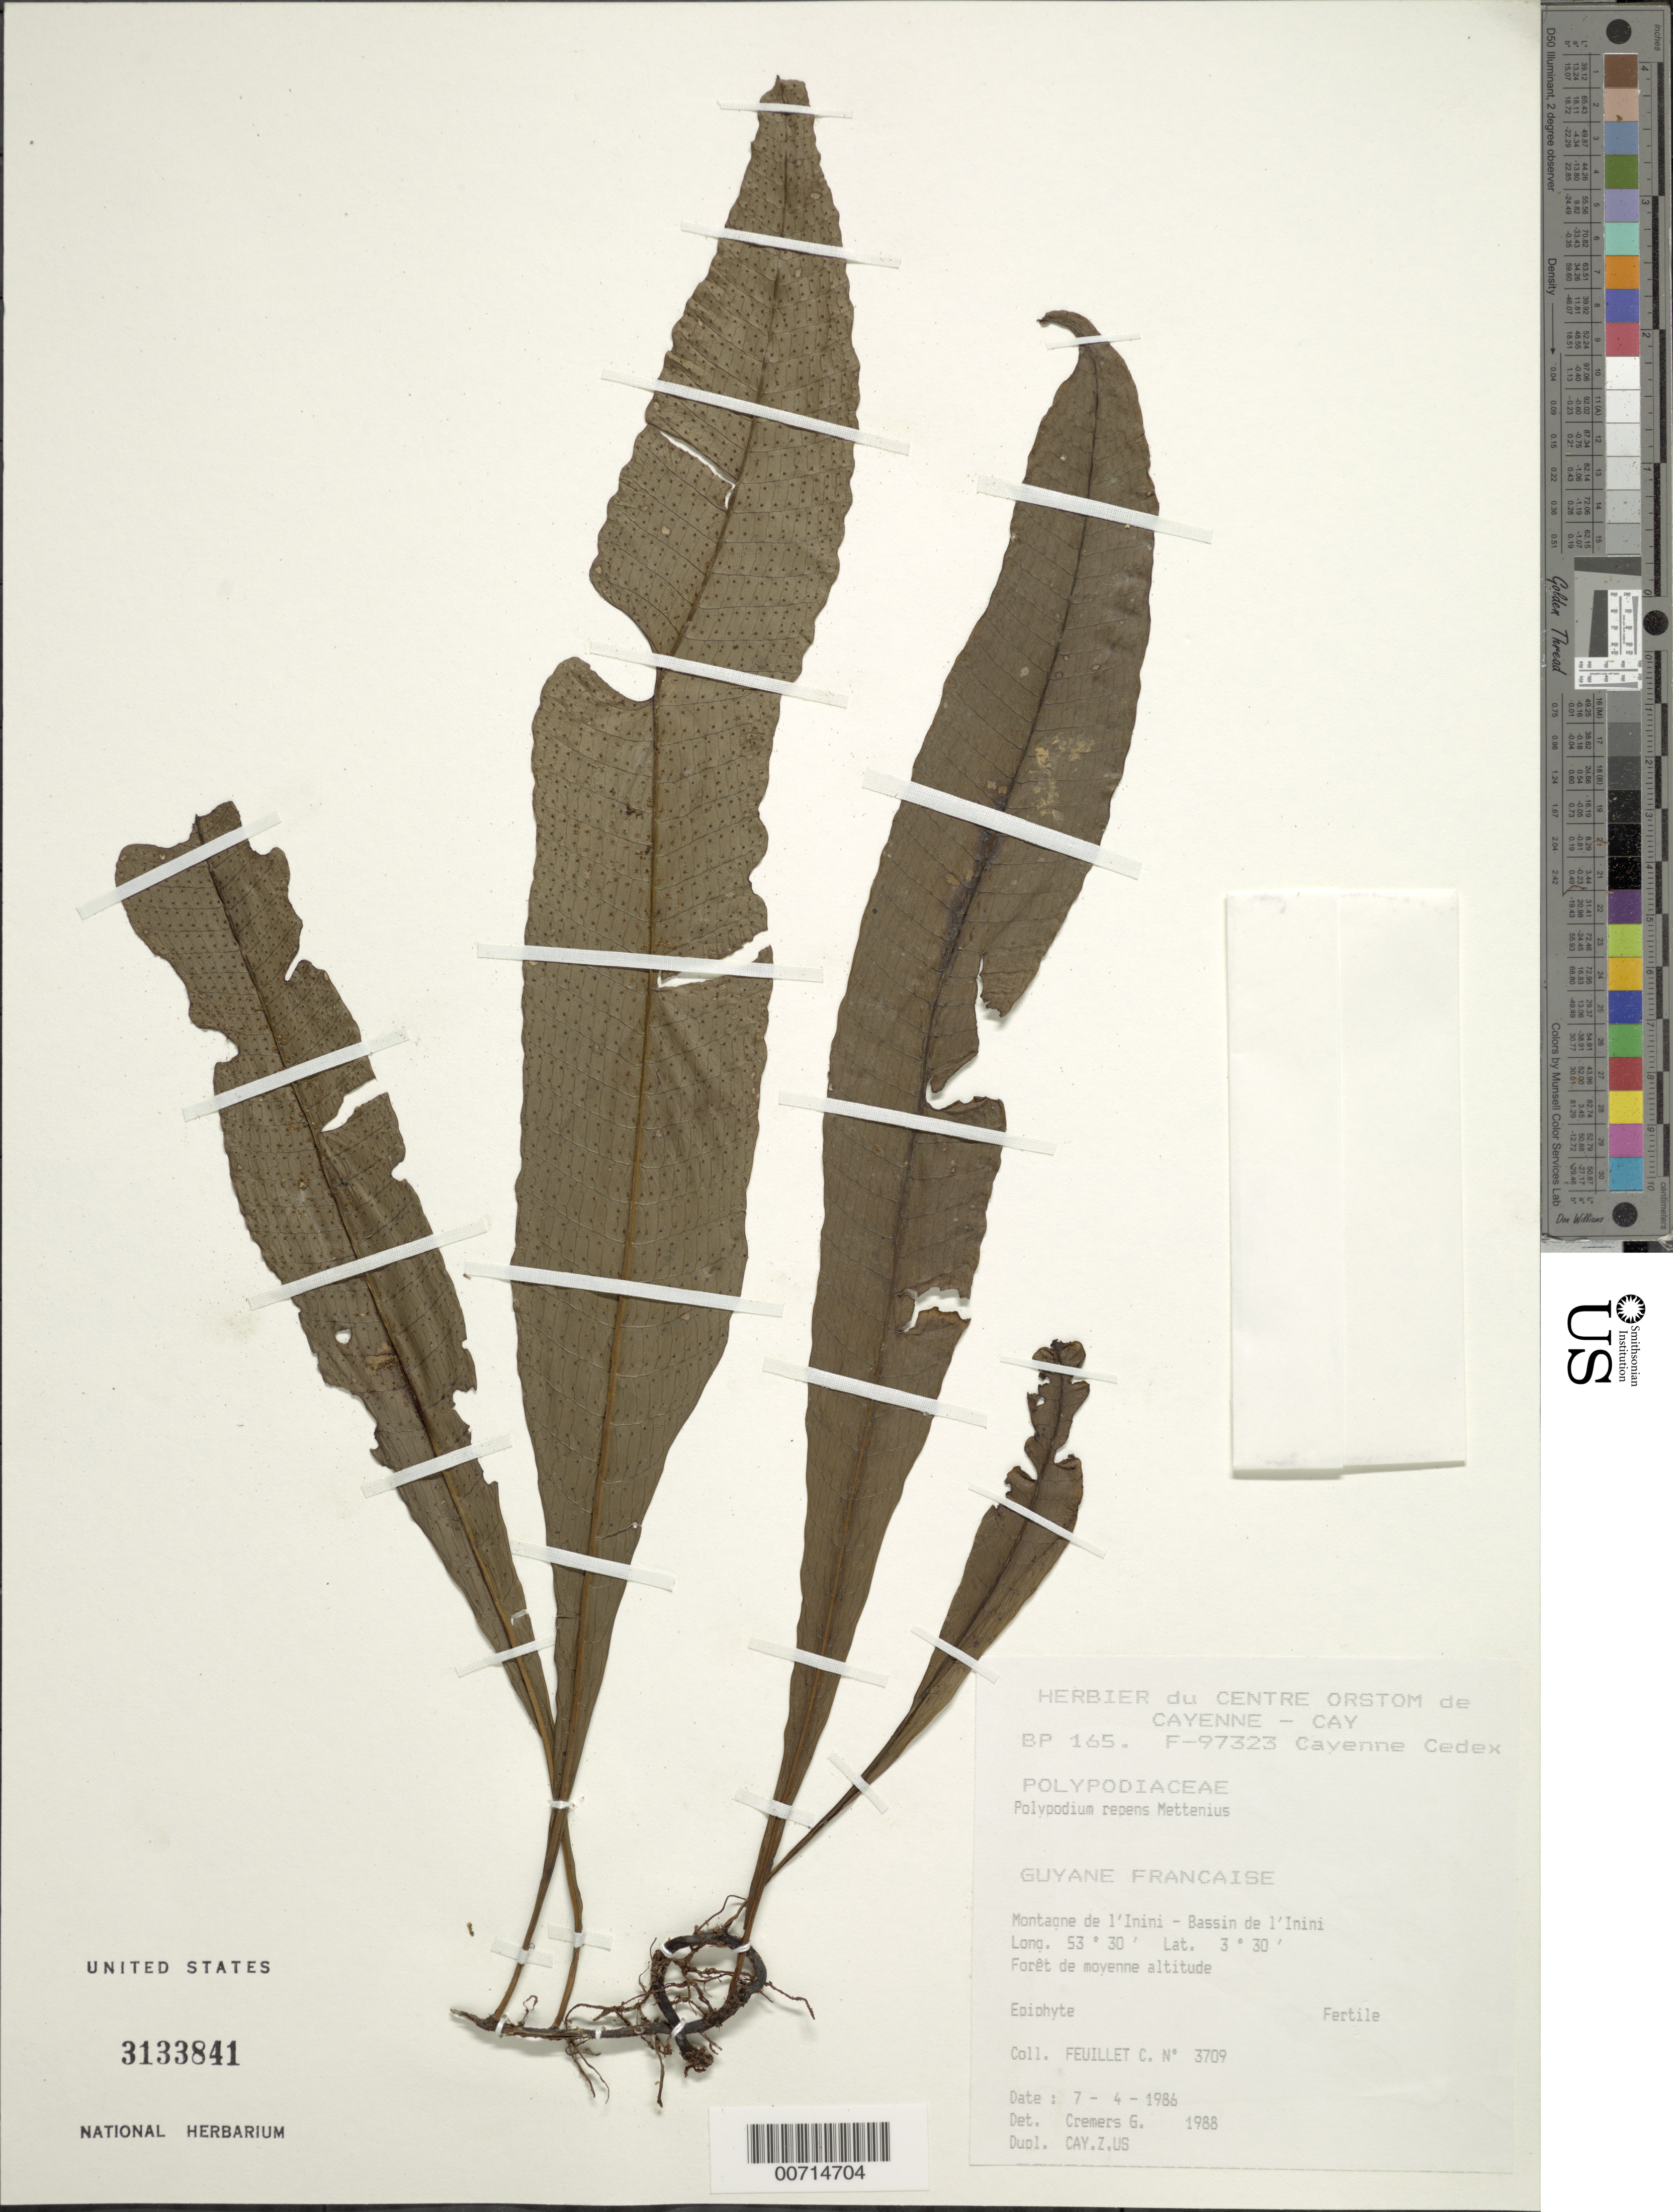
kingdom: Plantae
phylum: Tracheophyta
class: Polypodiopsida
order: Polypodiales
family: Polypodiaceae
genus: Campyloneurum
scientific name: Campyloneurum repens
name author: (Aubl.) C. Presl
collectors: C. Feuillet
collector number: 3709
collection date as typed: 7-Apr-86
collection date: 1986-04-07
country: French Guiana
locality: Montagne de l'Inini, Bassin de l'Inini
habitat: Forest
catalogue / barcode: US 3133841